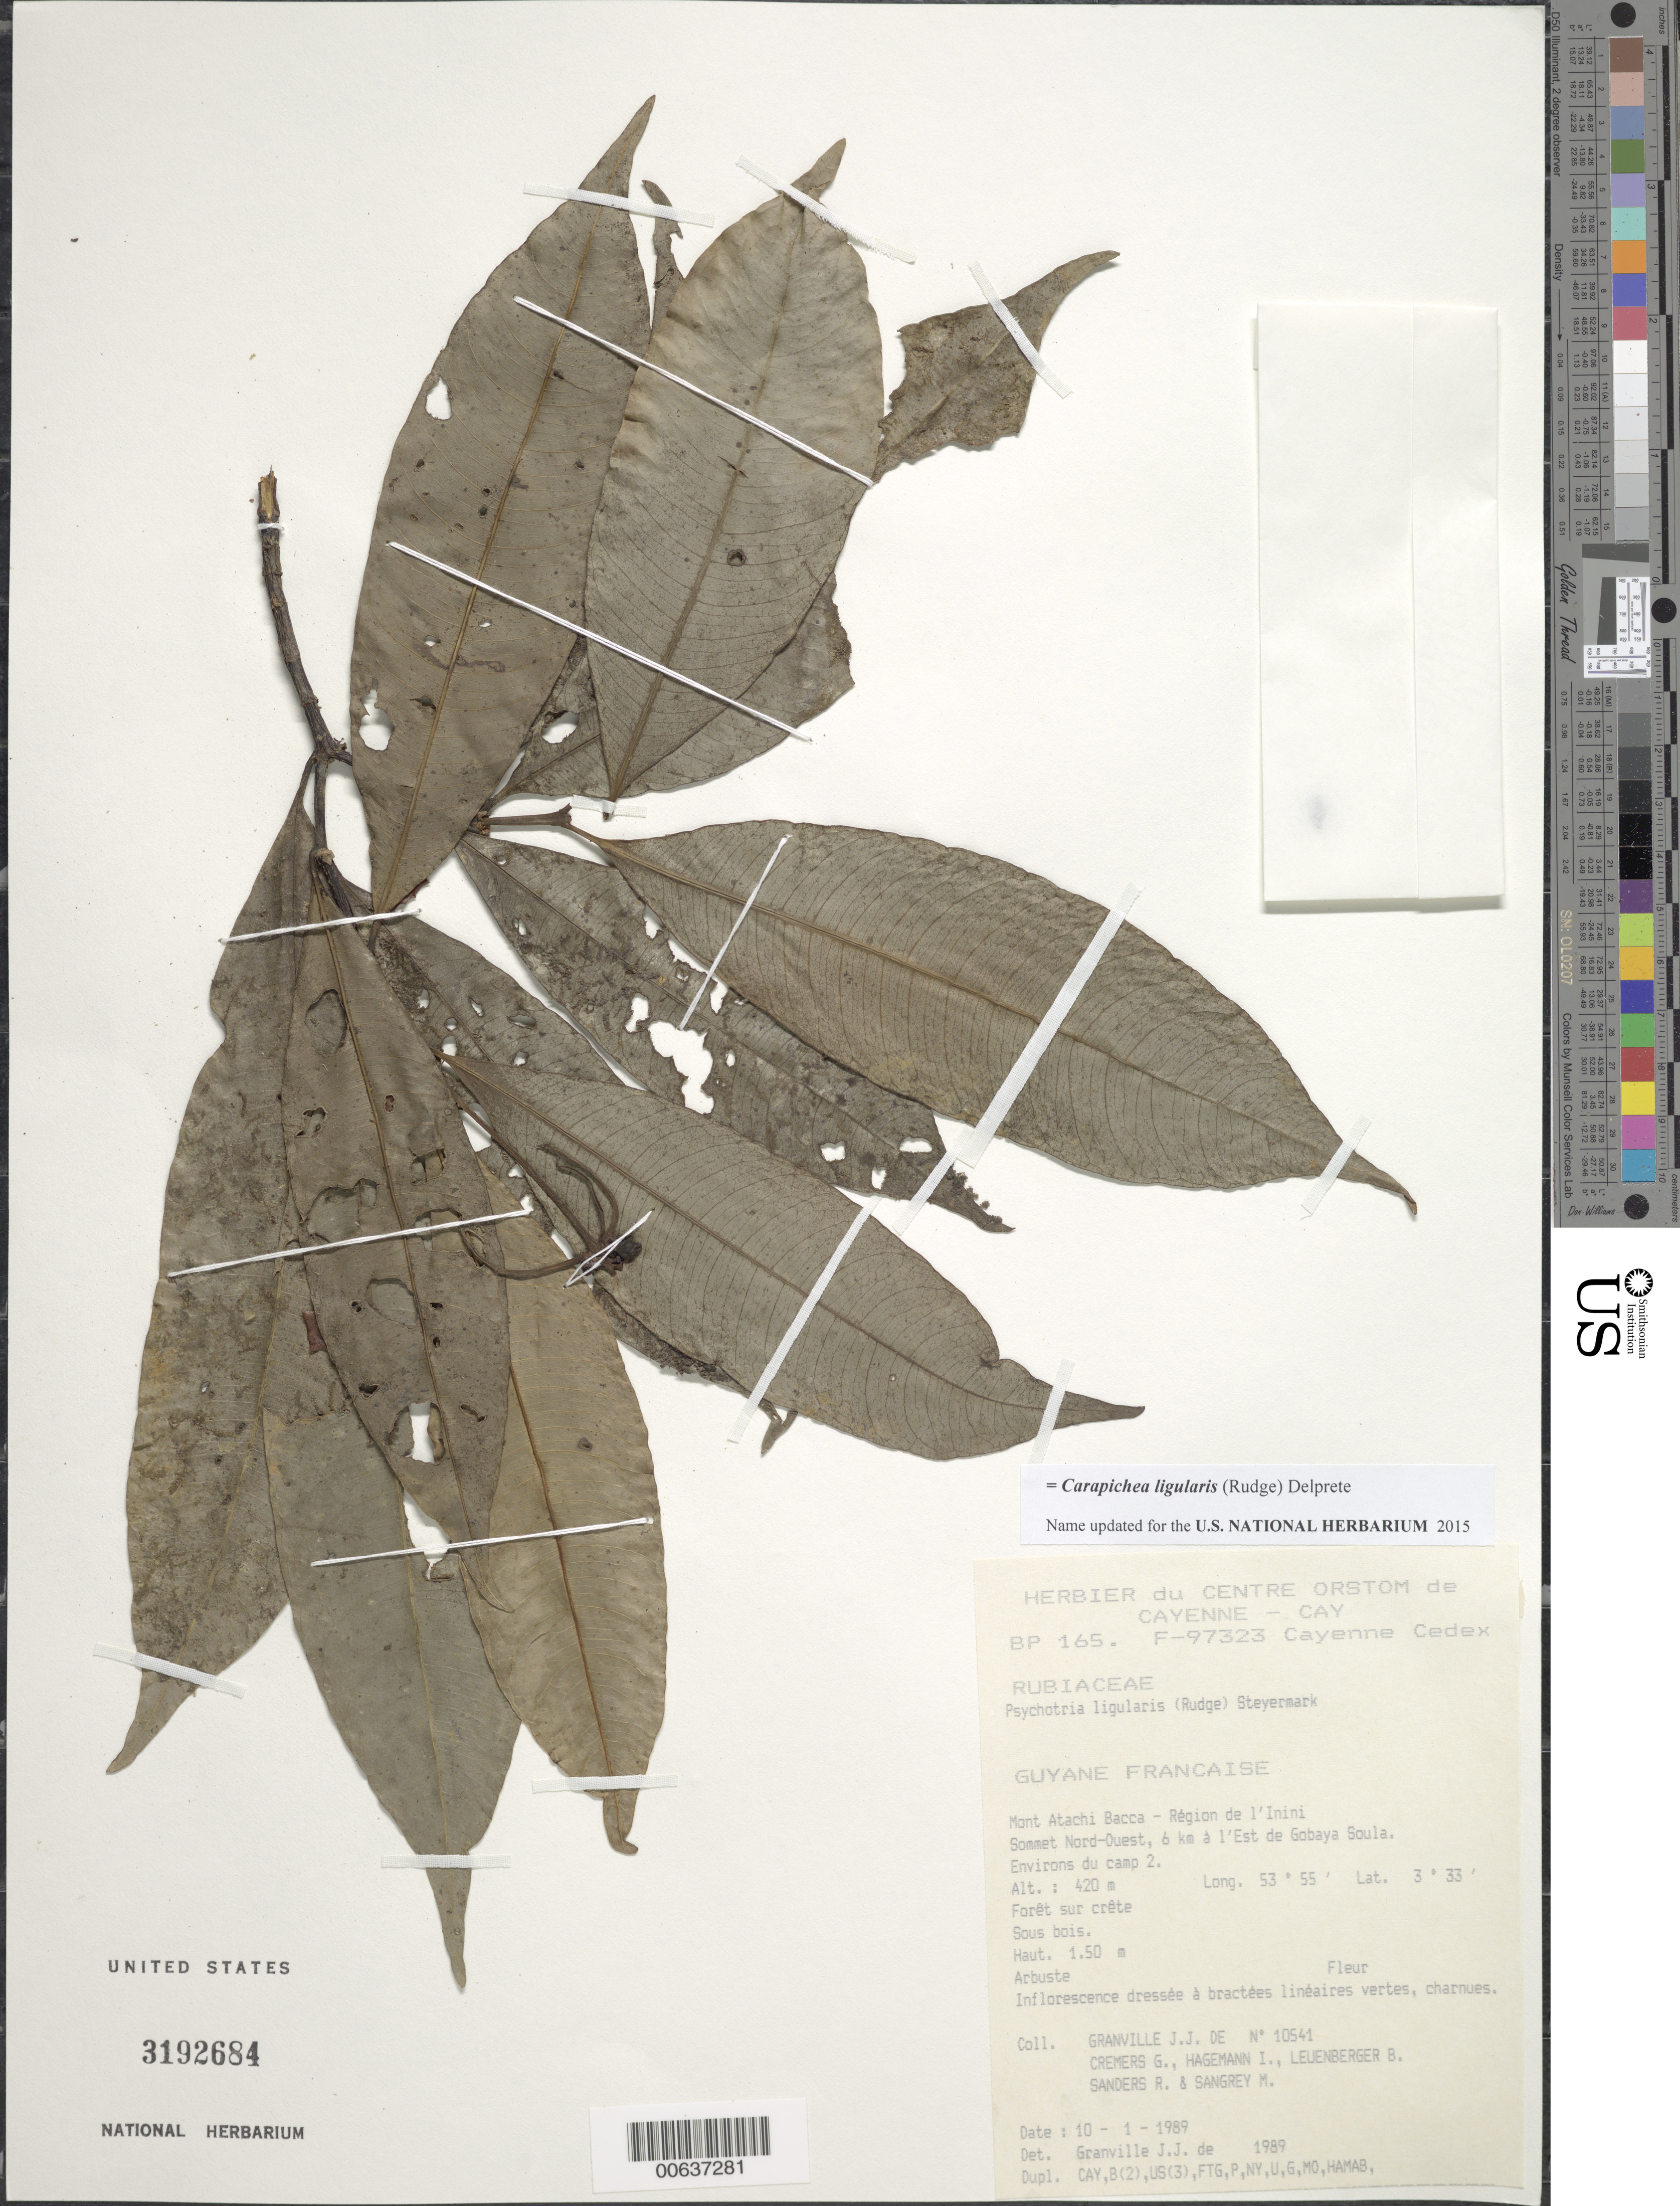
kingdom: Plantae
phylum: Tracheophyta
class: Magnoliopsida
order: Gentianales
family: Rubiaceae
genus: Psychotria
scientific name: Psychotria ligularis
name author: (Rudge) Steyerm.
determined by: Granville, J. J. de, (CAY), Institut de Recherche pour le Developpement (IRD) (FRENCH GUIANA)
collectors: J.-J. de Granville, G. Cremers, J. Hagemann, B. E. Leuenberger & M. S. Sangrey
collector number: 10541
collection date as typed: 10-Jan-89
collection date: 1989-01-10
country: French Guiana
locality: Mont Atachi Bacca, région de l'Inini, sommet Nord-Ouest, 6 km à l'Est de Gobaya Soula. Env. du camp 2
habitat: Foret sur crete, sous bois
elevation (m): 420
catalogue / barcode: US 3192684